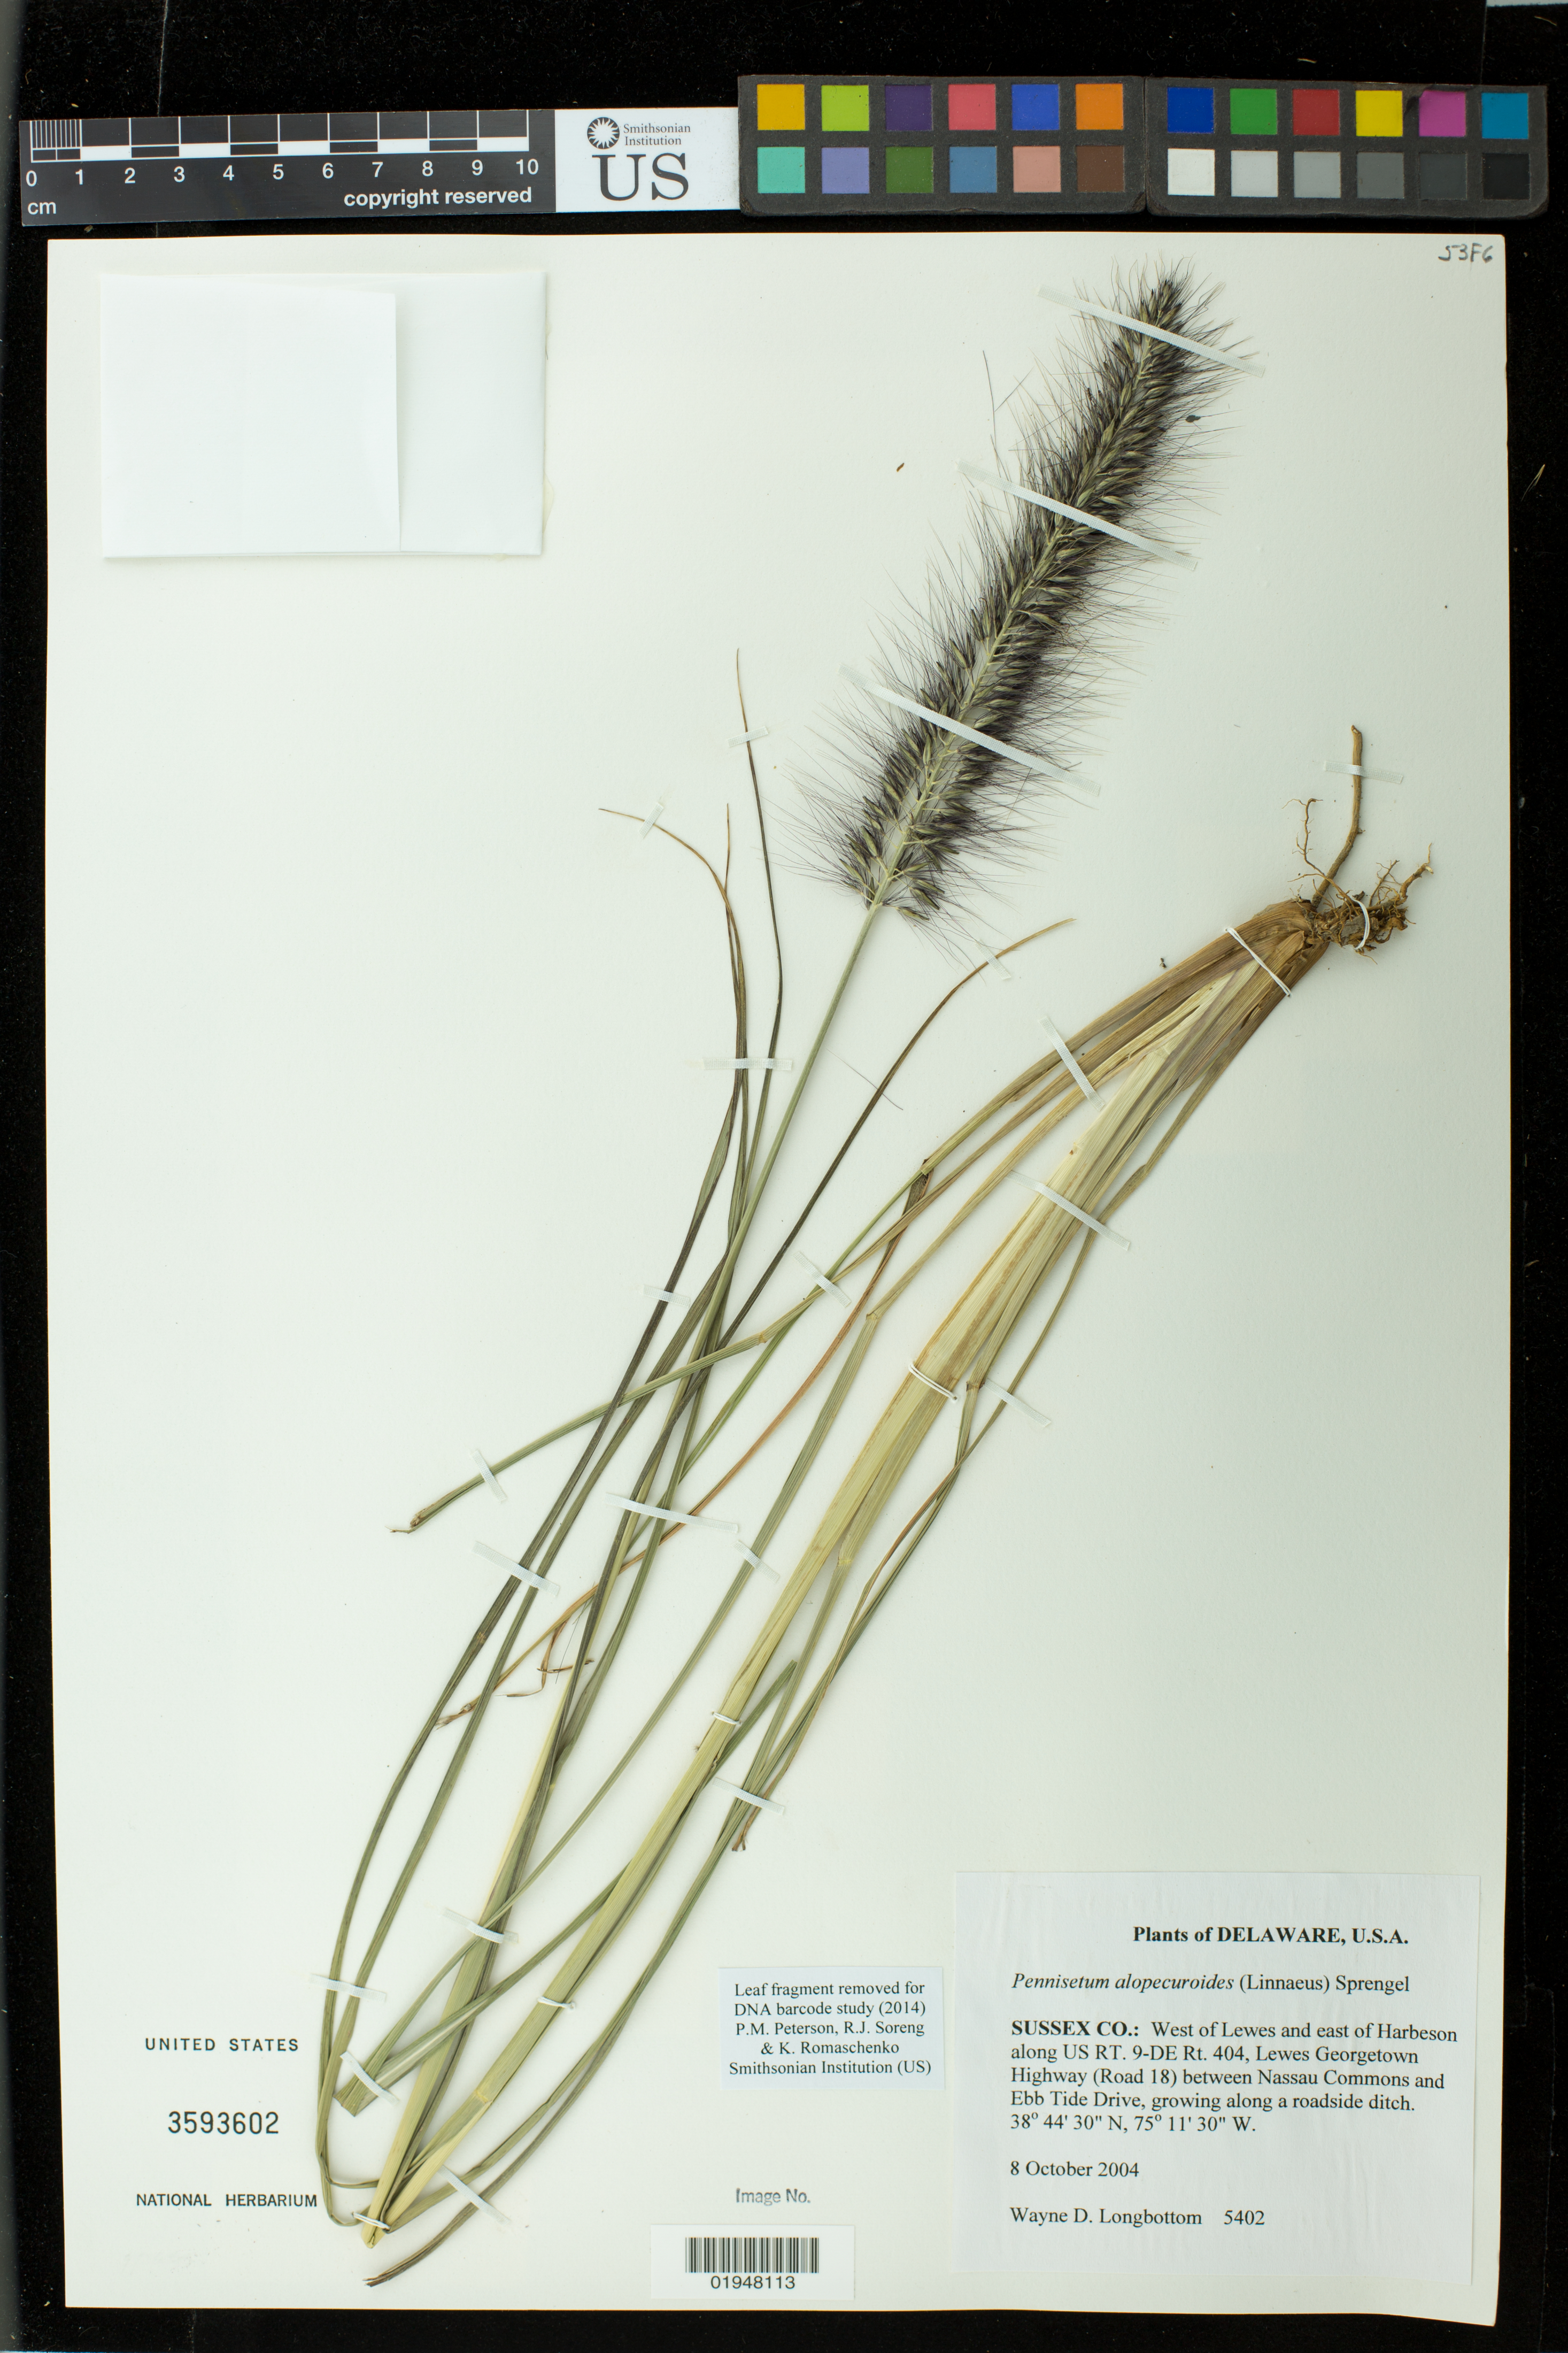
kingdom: Plantae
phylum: Tracheophyta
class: Liliopsida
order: Poales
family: Poaceae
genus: Pennisetum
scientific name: Pennisetum alopecuroides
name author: Ham.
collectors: W. D. Longbottom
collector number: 5402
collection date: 2004-10-08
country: United States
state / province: Delaware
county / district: Sussex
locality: West of Lews and east of Harbeson along US RT. 9-DE R. 404, Lewes Georgetown Highway (Road 18) between Nassau Commons and Ebb Tide Drive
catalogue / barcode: US 3593602